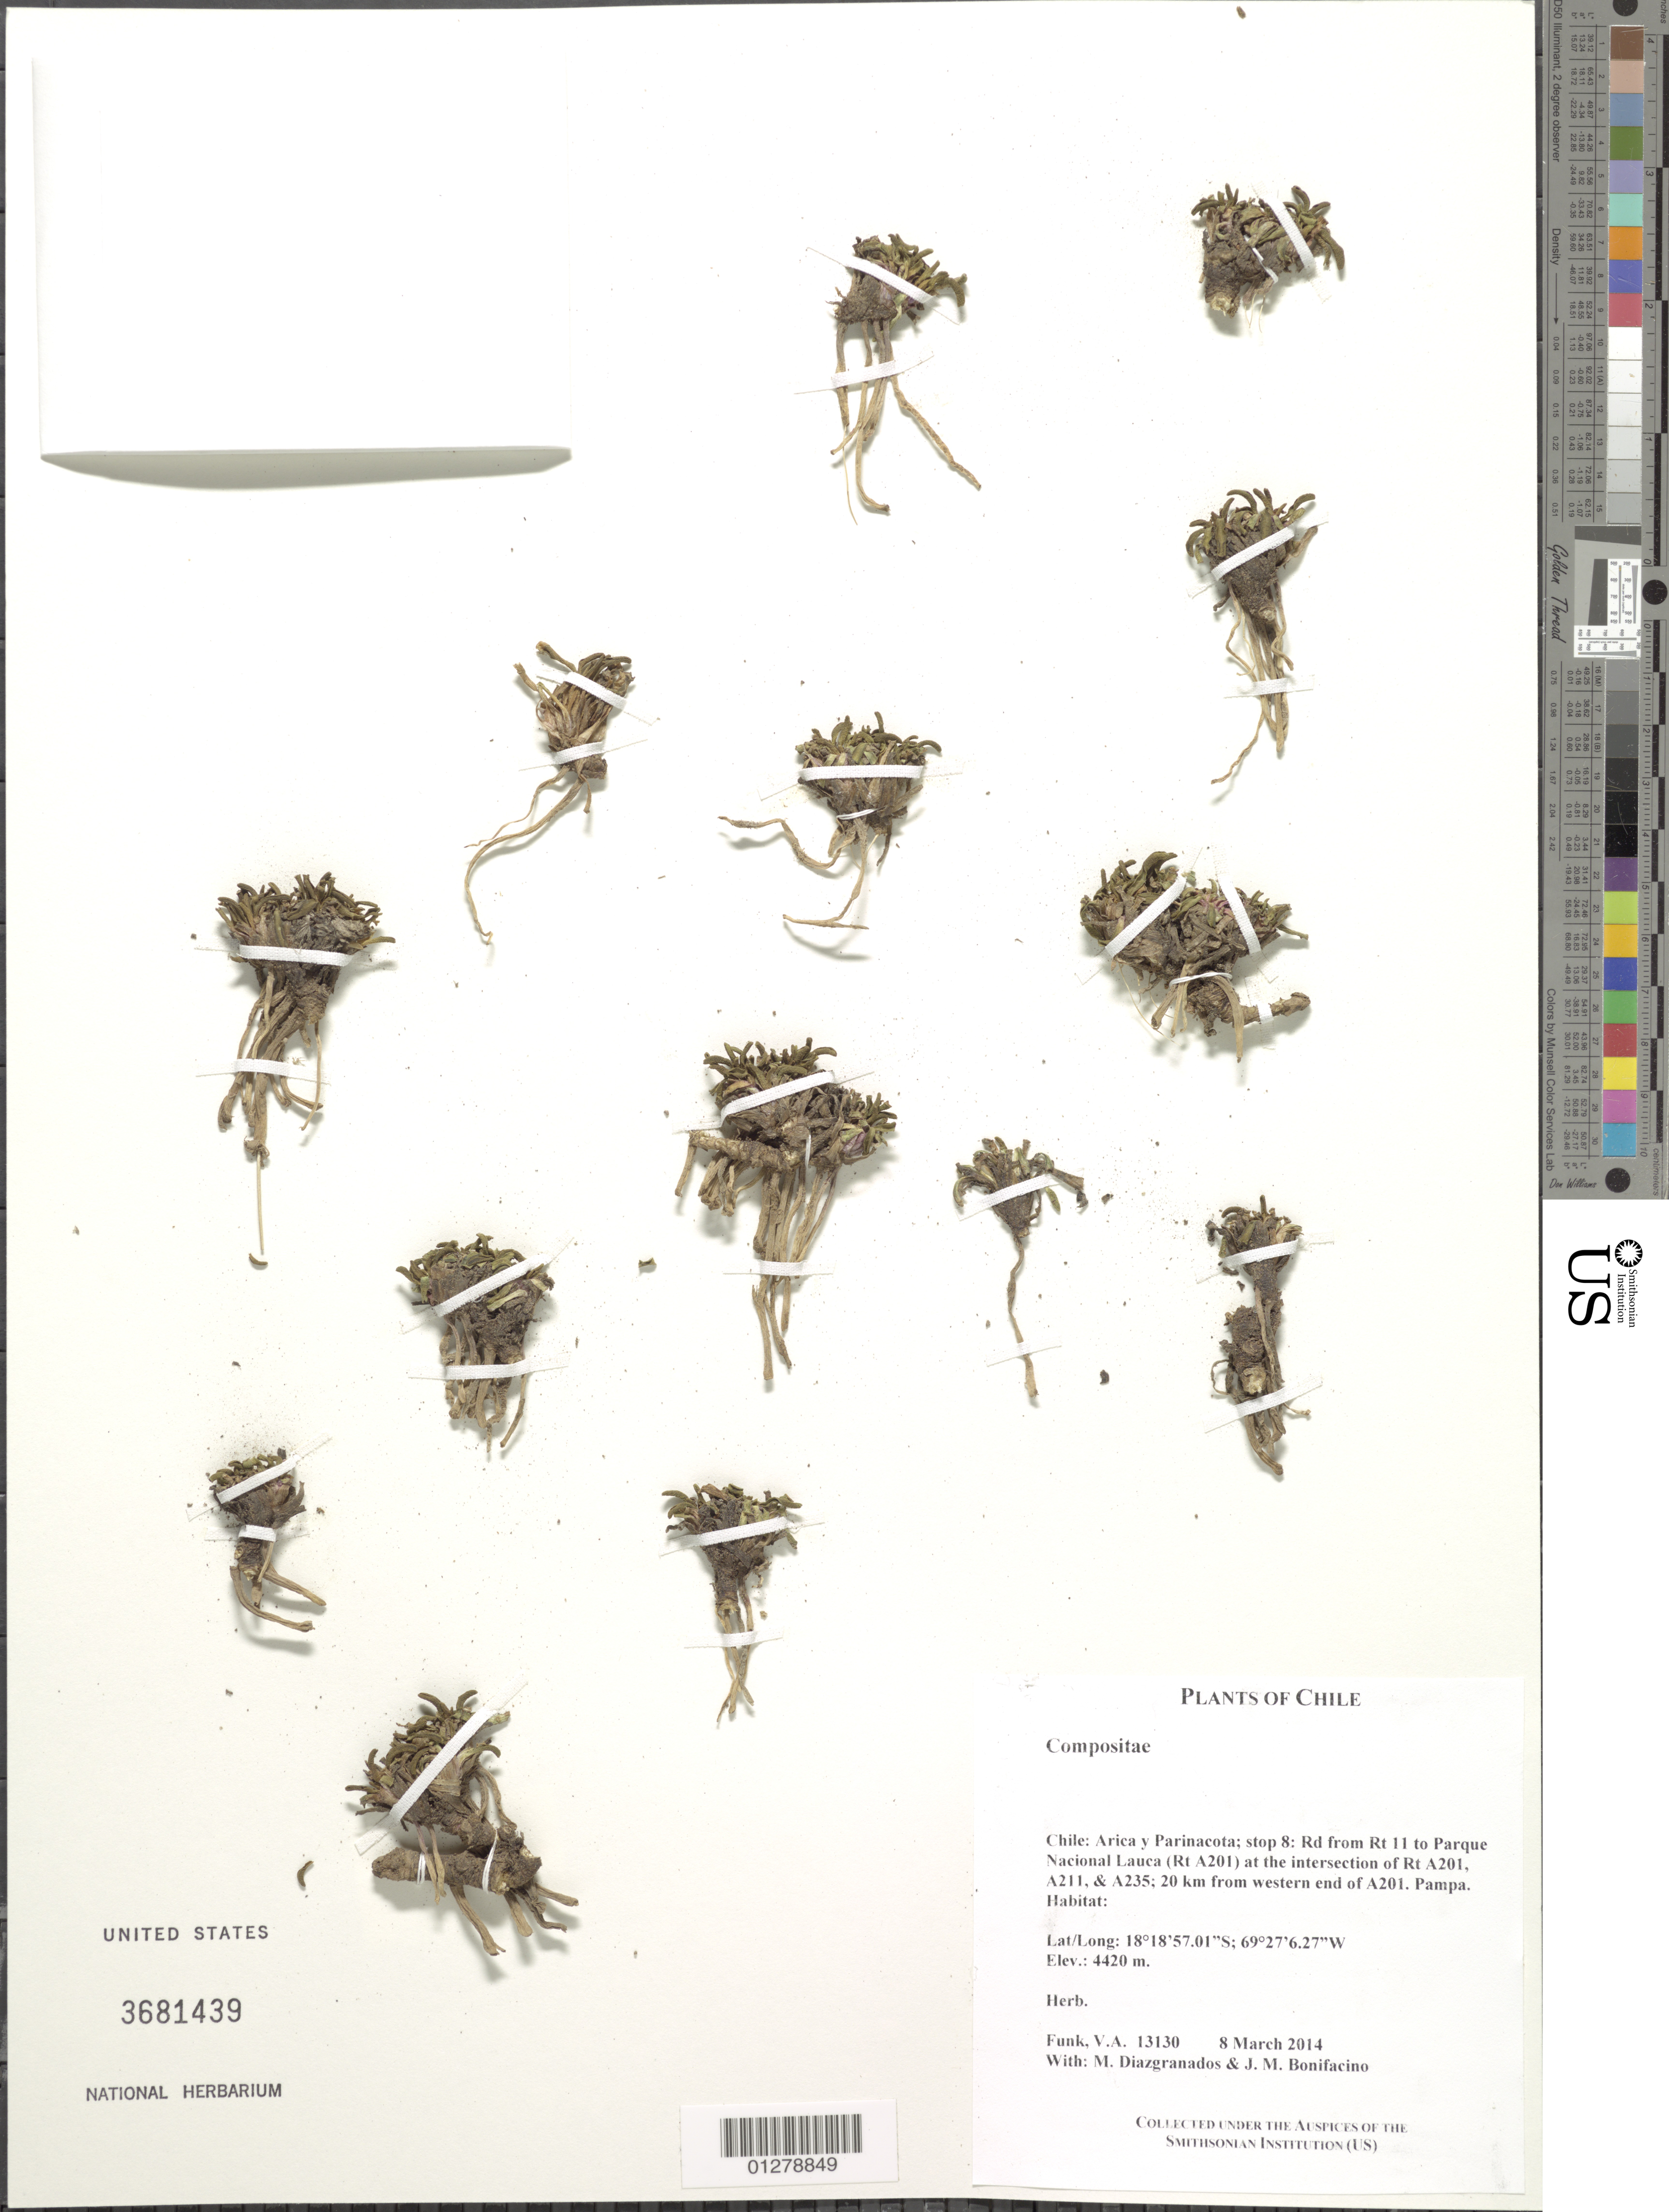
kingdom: Plantae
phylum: Tracheophyta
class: Magnoliopsida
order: Asterales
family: Asteraceae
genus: Werneria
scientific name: Werneria orbignyana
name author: Wedd.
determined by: Calvo, Joel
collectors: V. Funk, M. Diazgranados C. & M. Bonifacino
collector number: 13130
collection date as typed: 8 Mar 2014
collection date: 2014-03-08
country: Chile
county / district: Arica & Parinacota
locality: Road from Rt 11 to Parque Nacional Lauca (Rt A201) at the intersction of Rt A201, A211, & A235; 20 km from western end of A201.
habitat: Pampa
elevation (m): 4420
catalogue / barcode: US 3681439